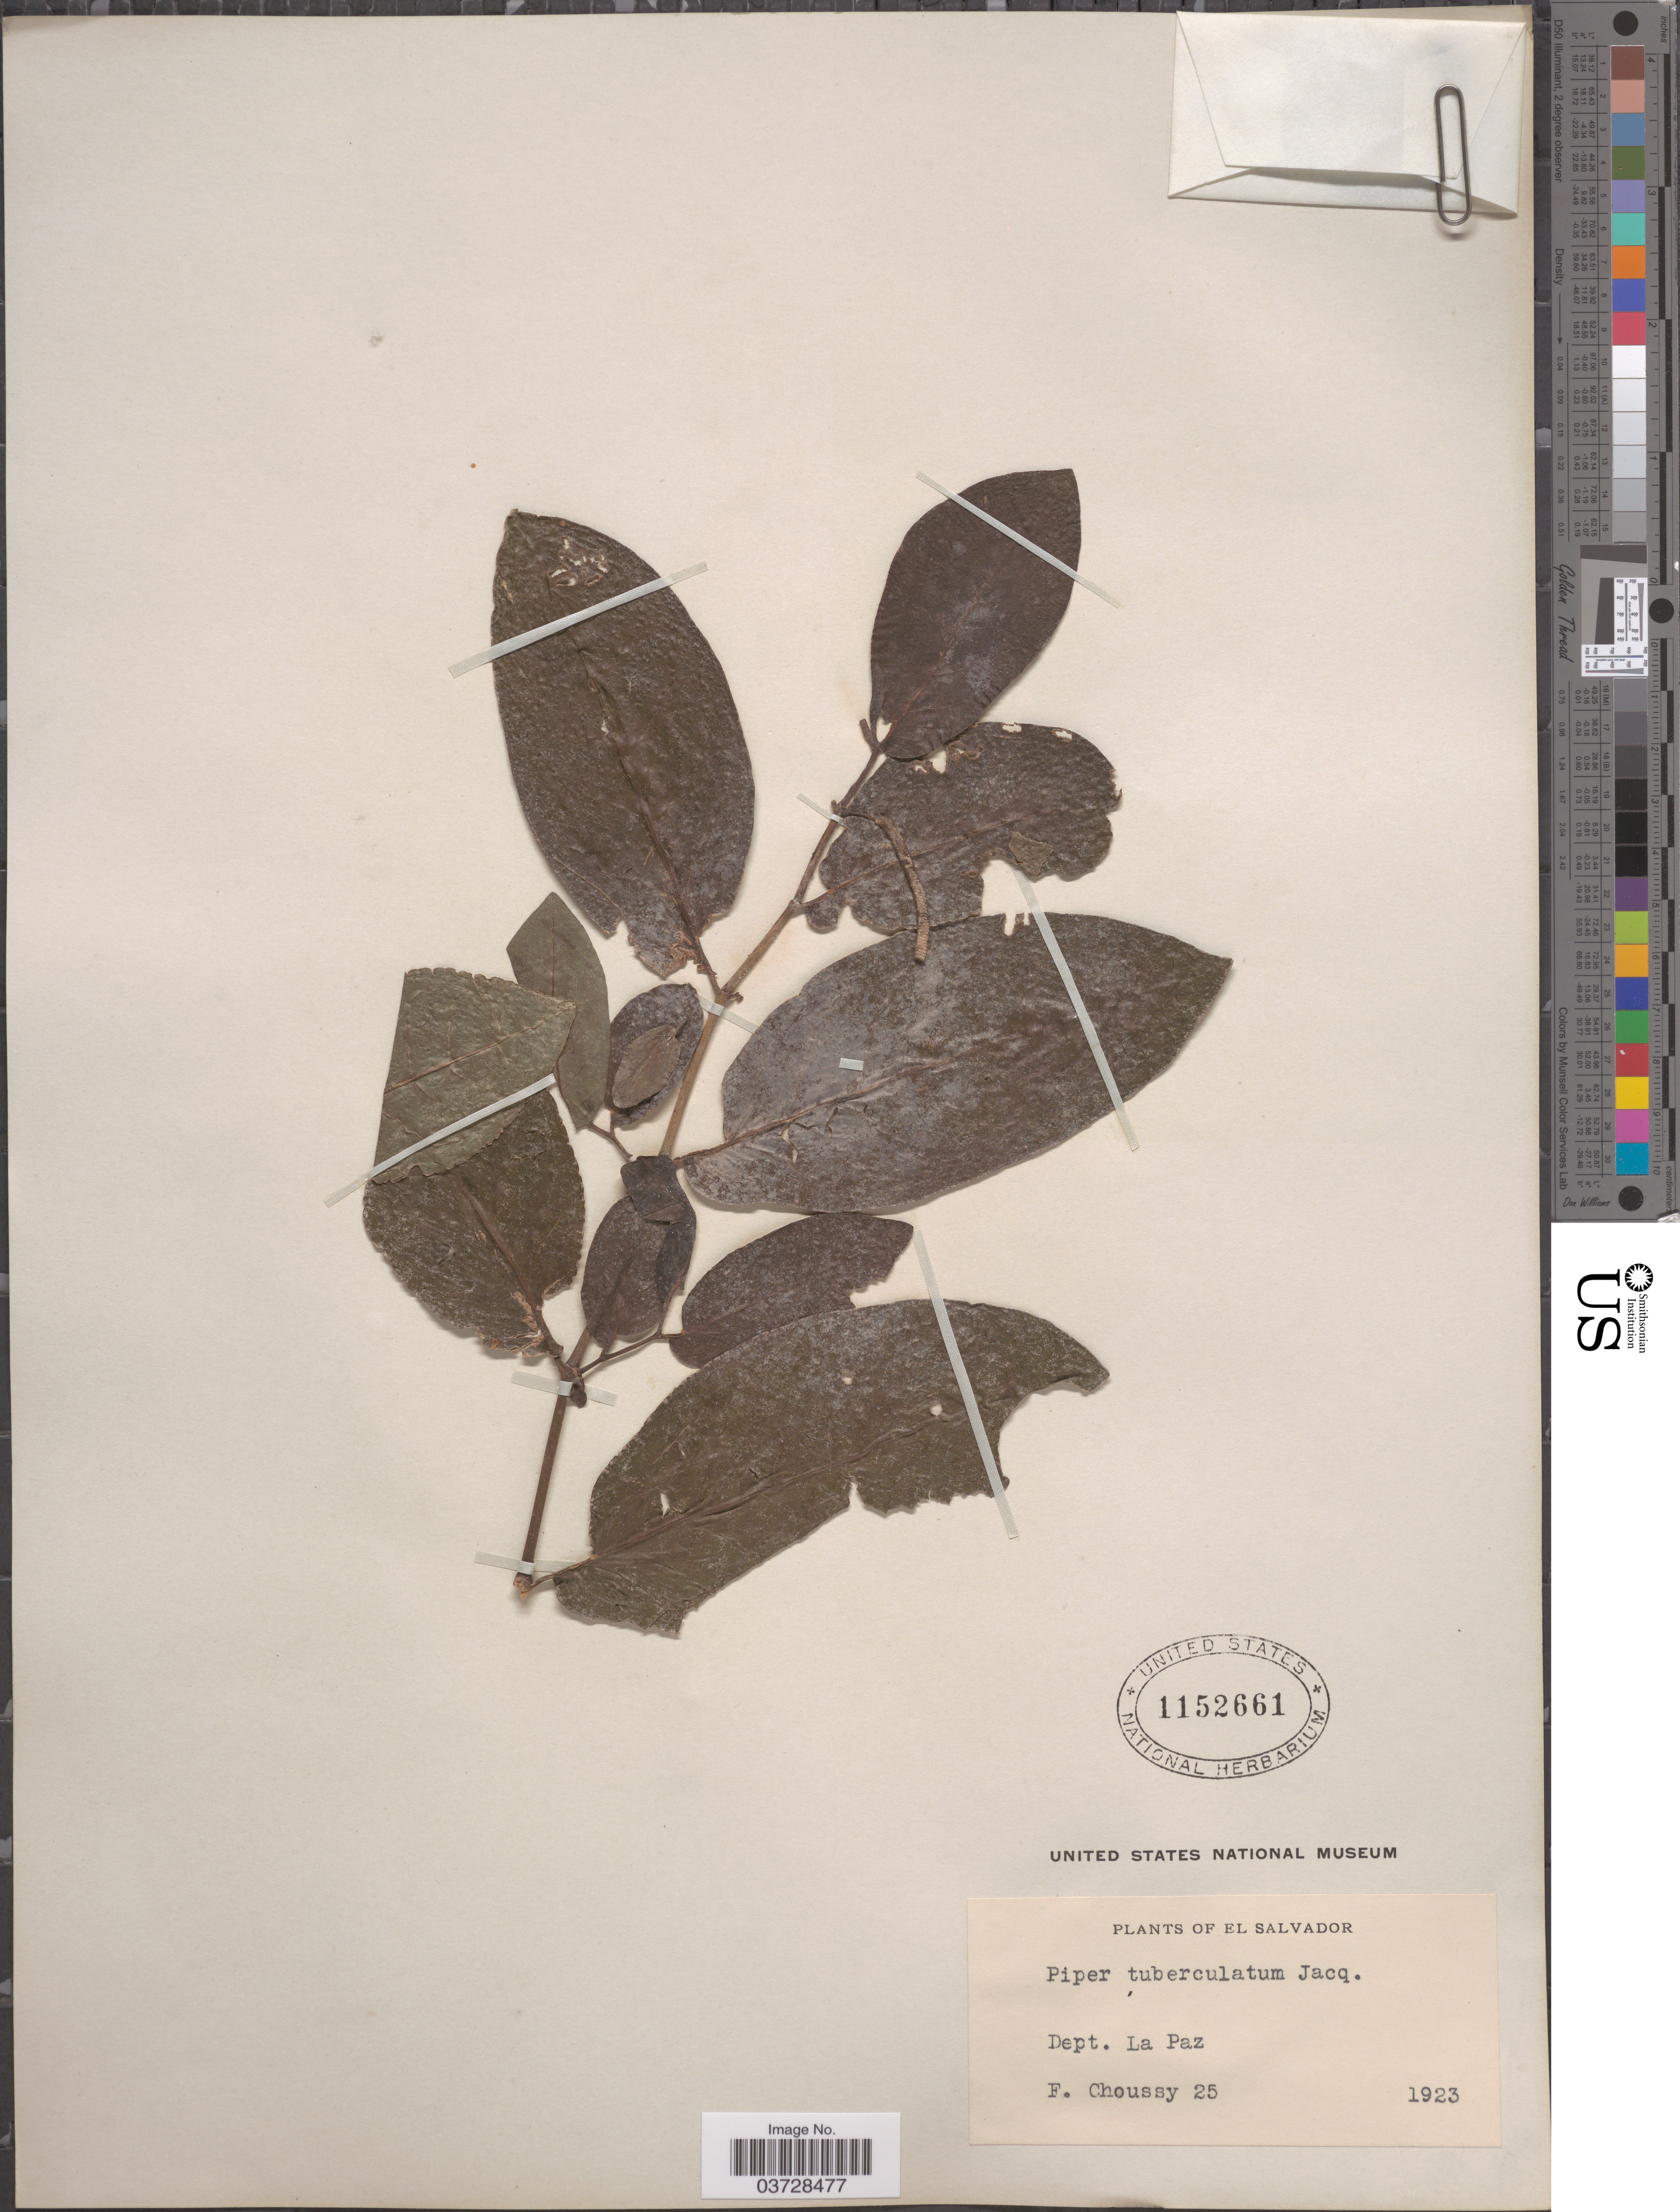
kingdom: Plantae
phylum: Tracheophyta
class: Magnoliopsida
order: Piperales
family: Piperaceae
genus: Piper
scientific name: Piper tuberculatum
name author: Jacq.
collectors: F. Choussy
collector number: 25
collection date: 1923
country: El Salvador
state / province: La Paz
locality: Dept. La Paz.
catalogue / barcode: US 1152661